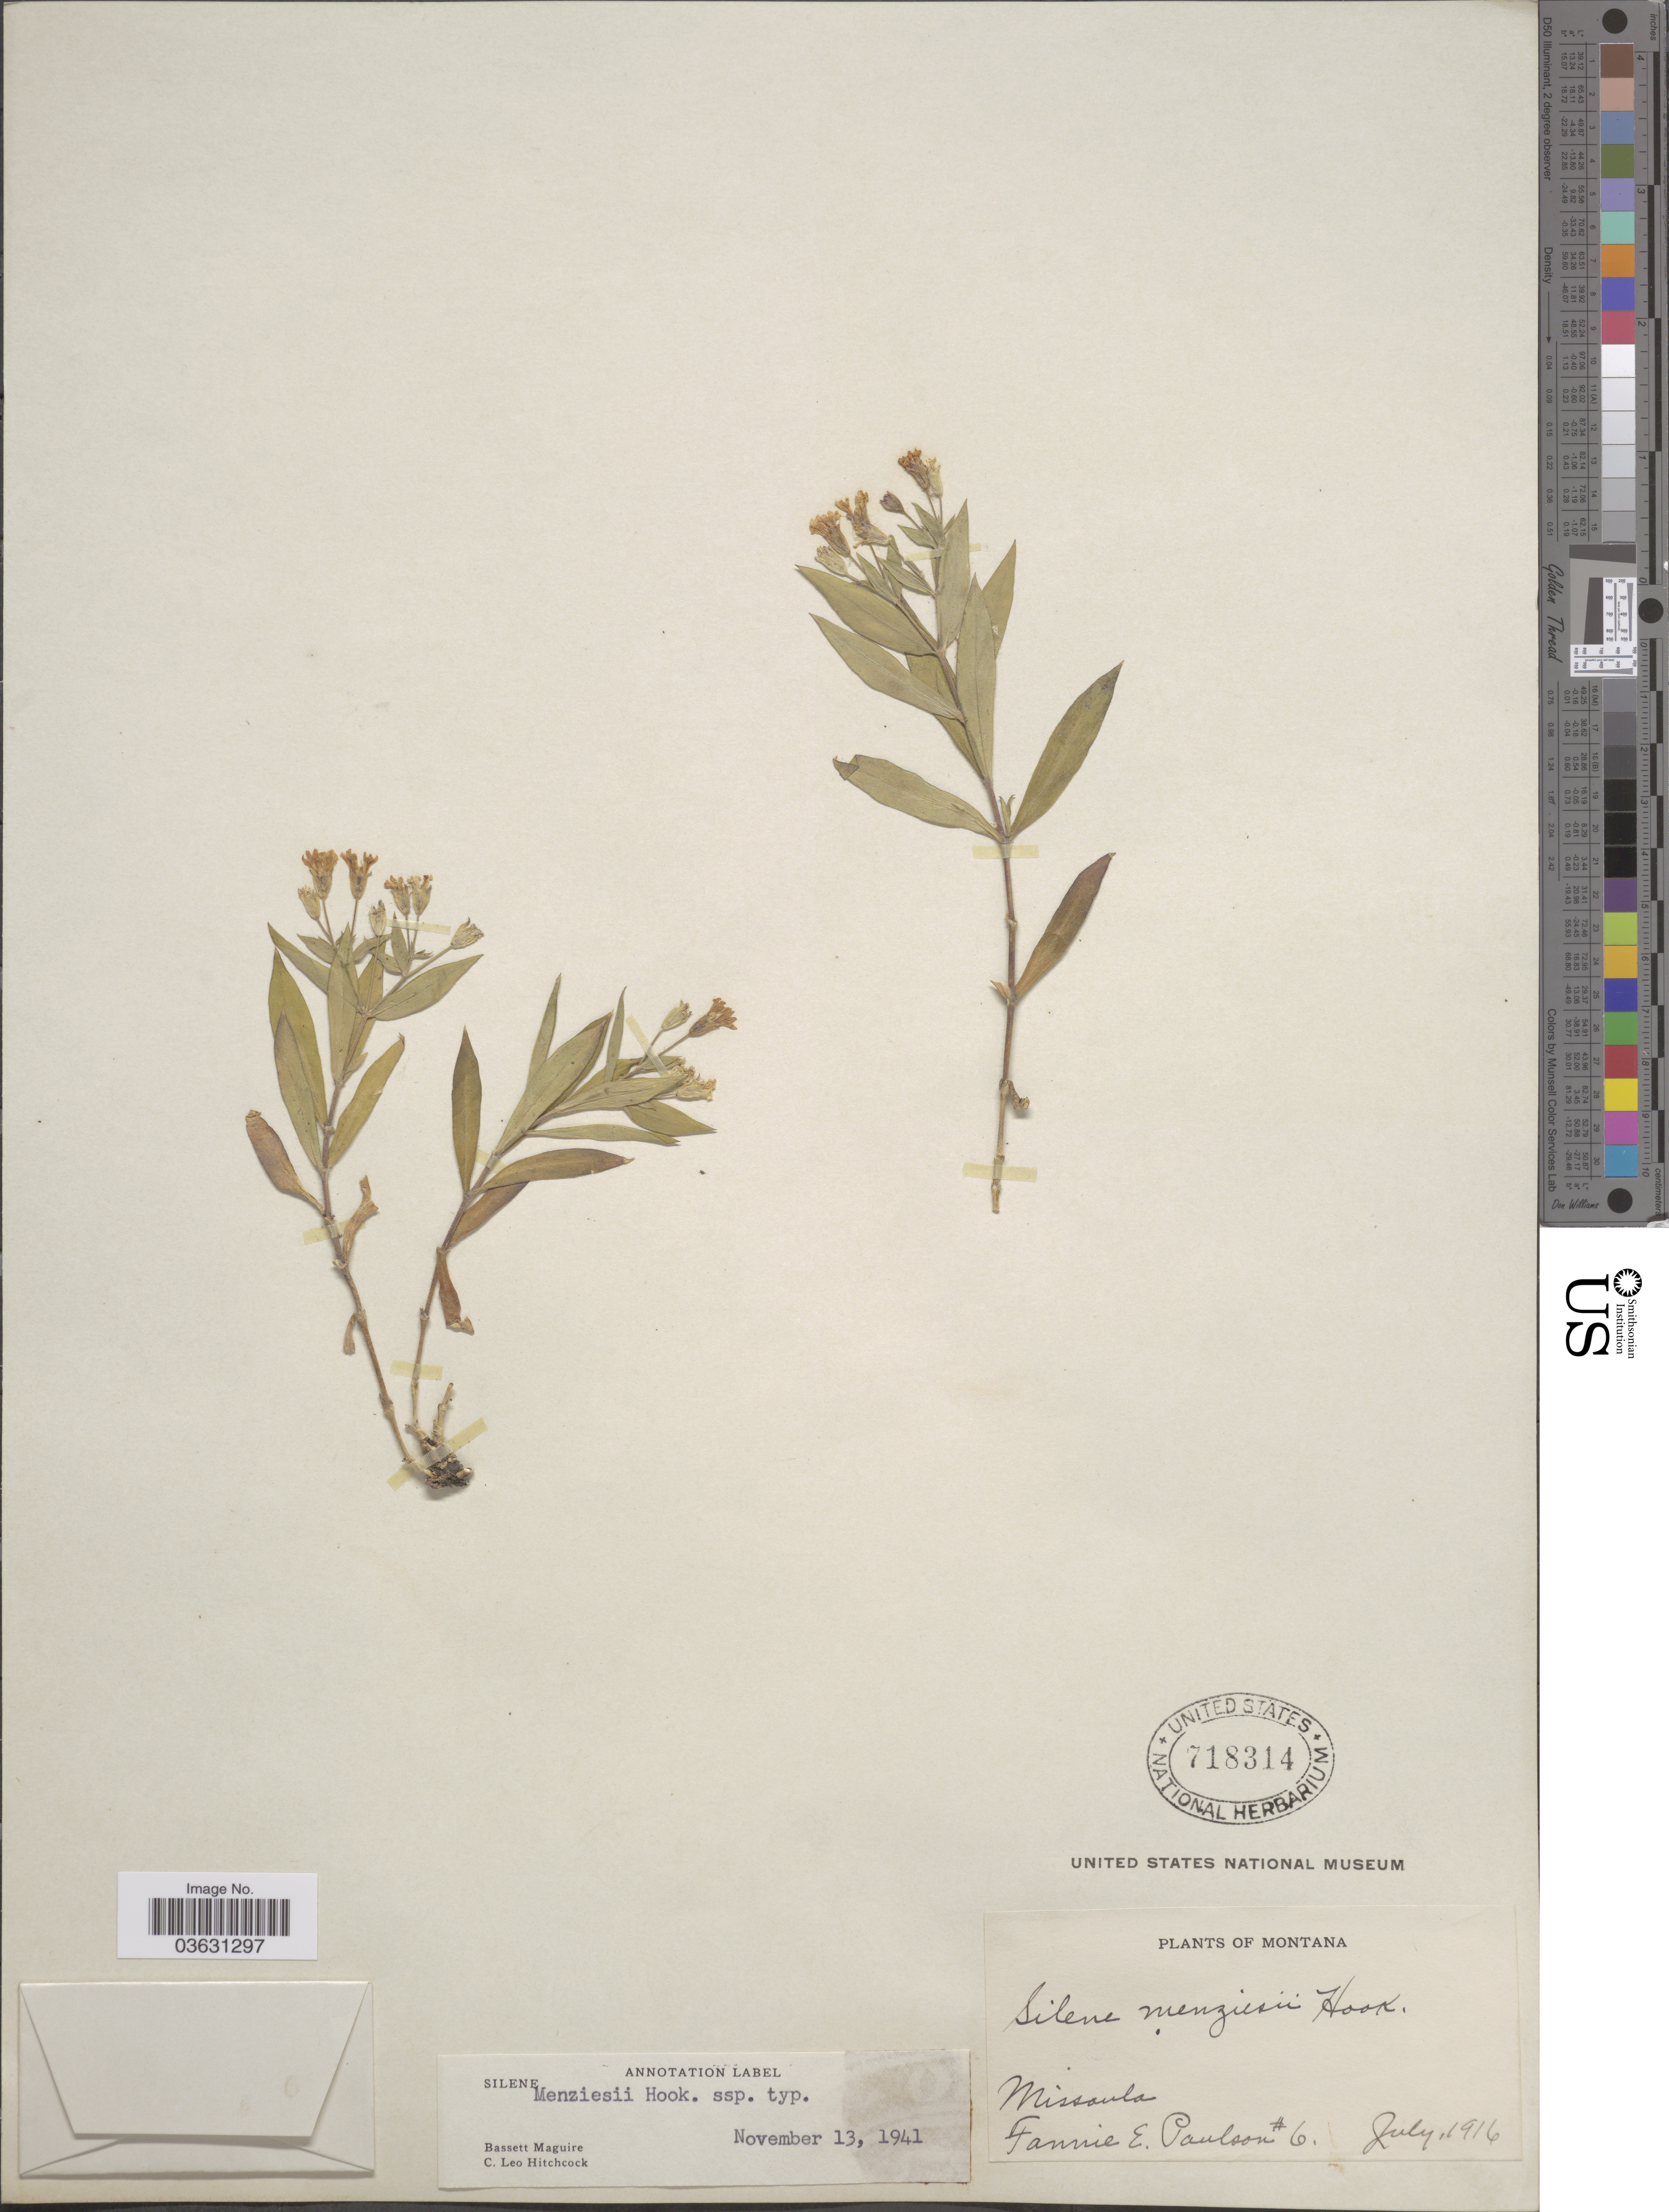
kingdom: Plantae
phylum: Tracheophyta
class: Magnoliopsida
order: Caryophyllales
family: Caryophyllaceae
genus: Silene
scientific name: Silene menziesii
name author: Hook.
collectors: F. Paulson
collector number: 6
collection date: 1916-07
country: United States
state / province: Montana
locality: Missoula.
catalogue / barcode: US 718314